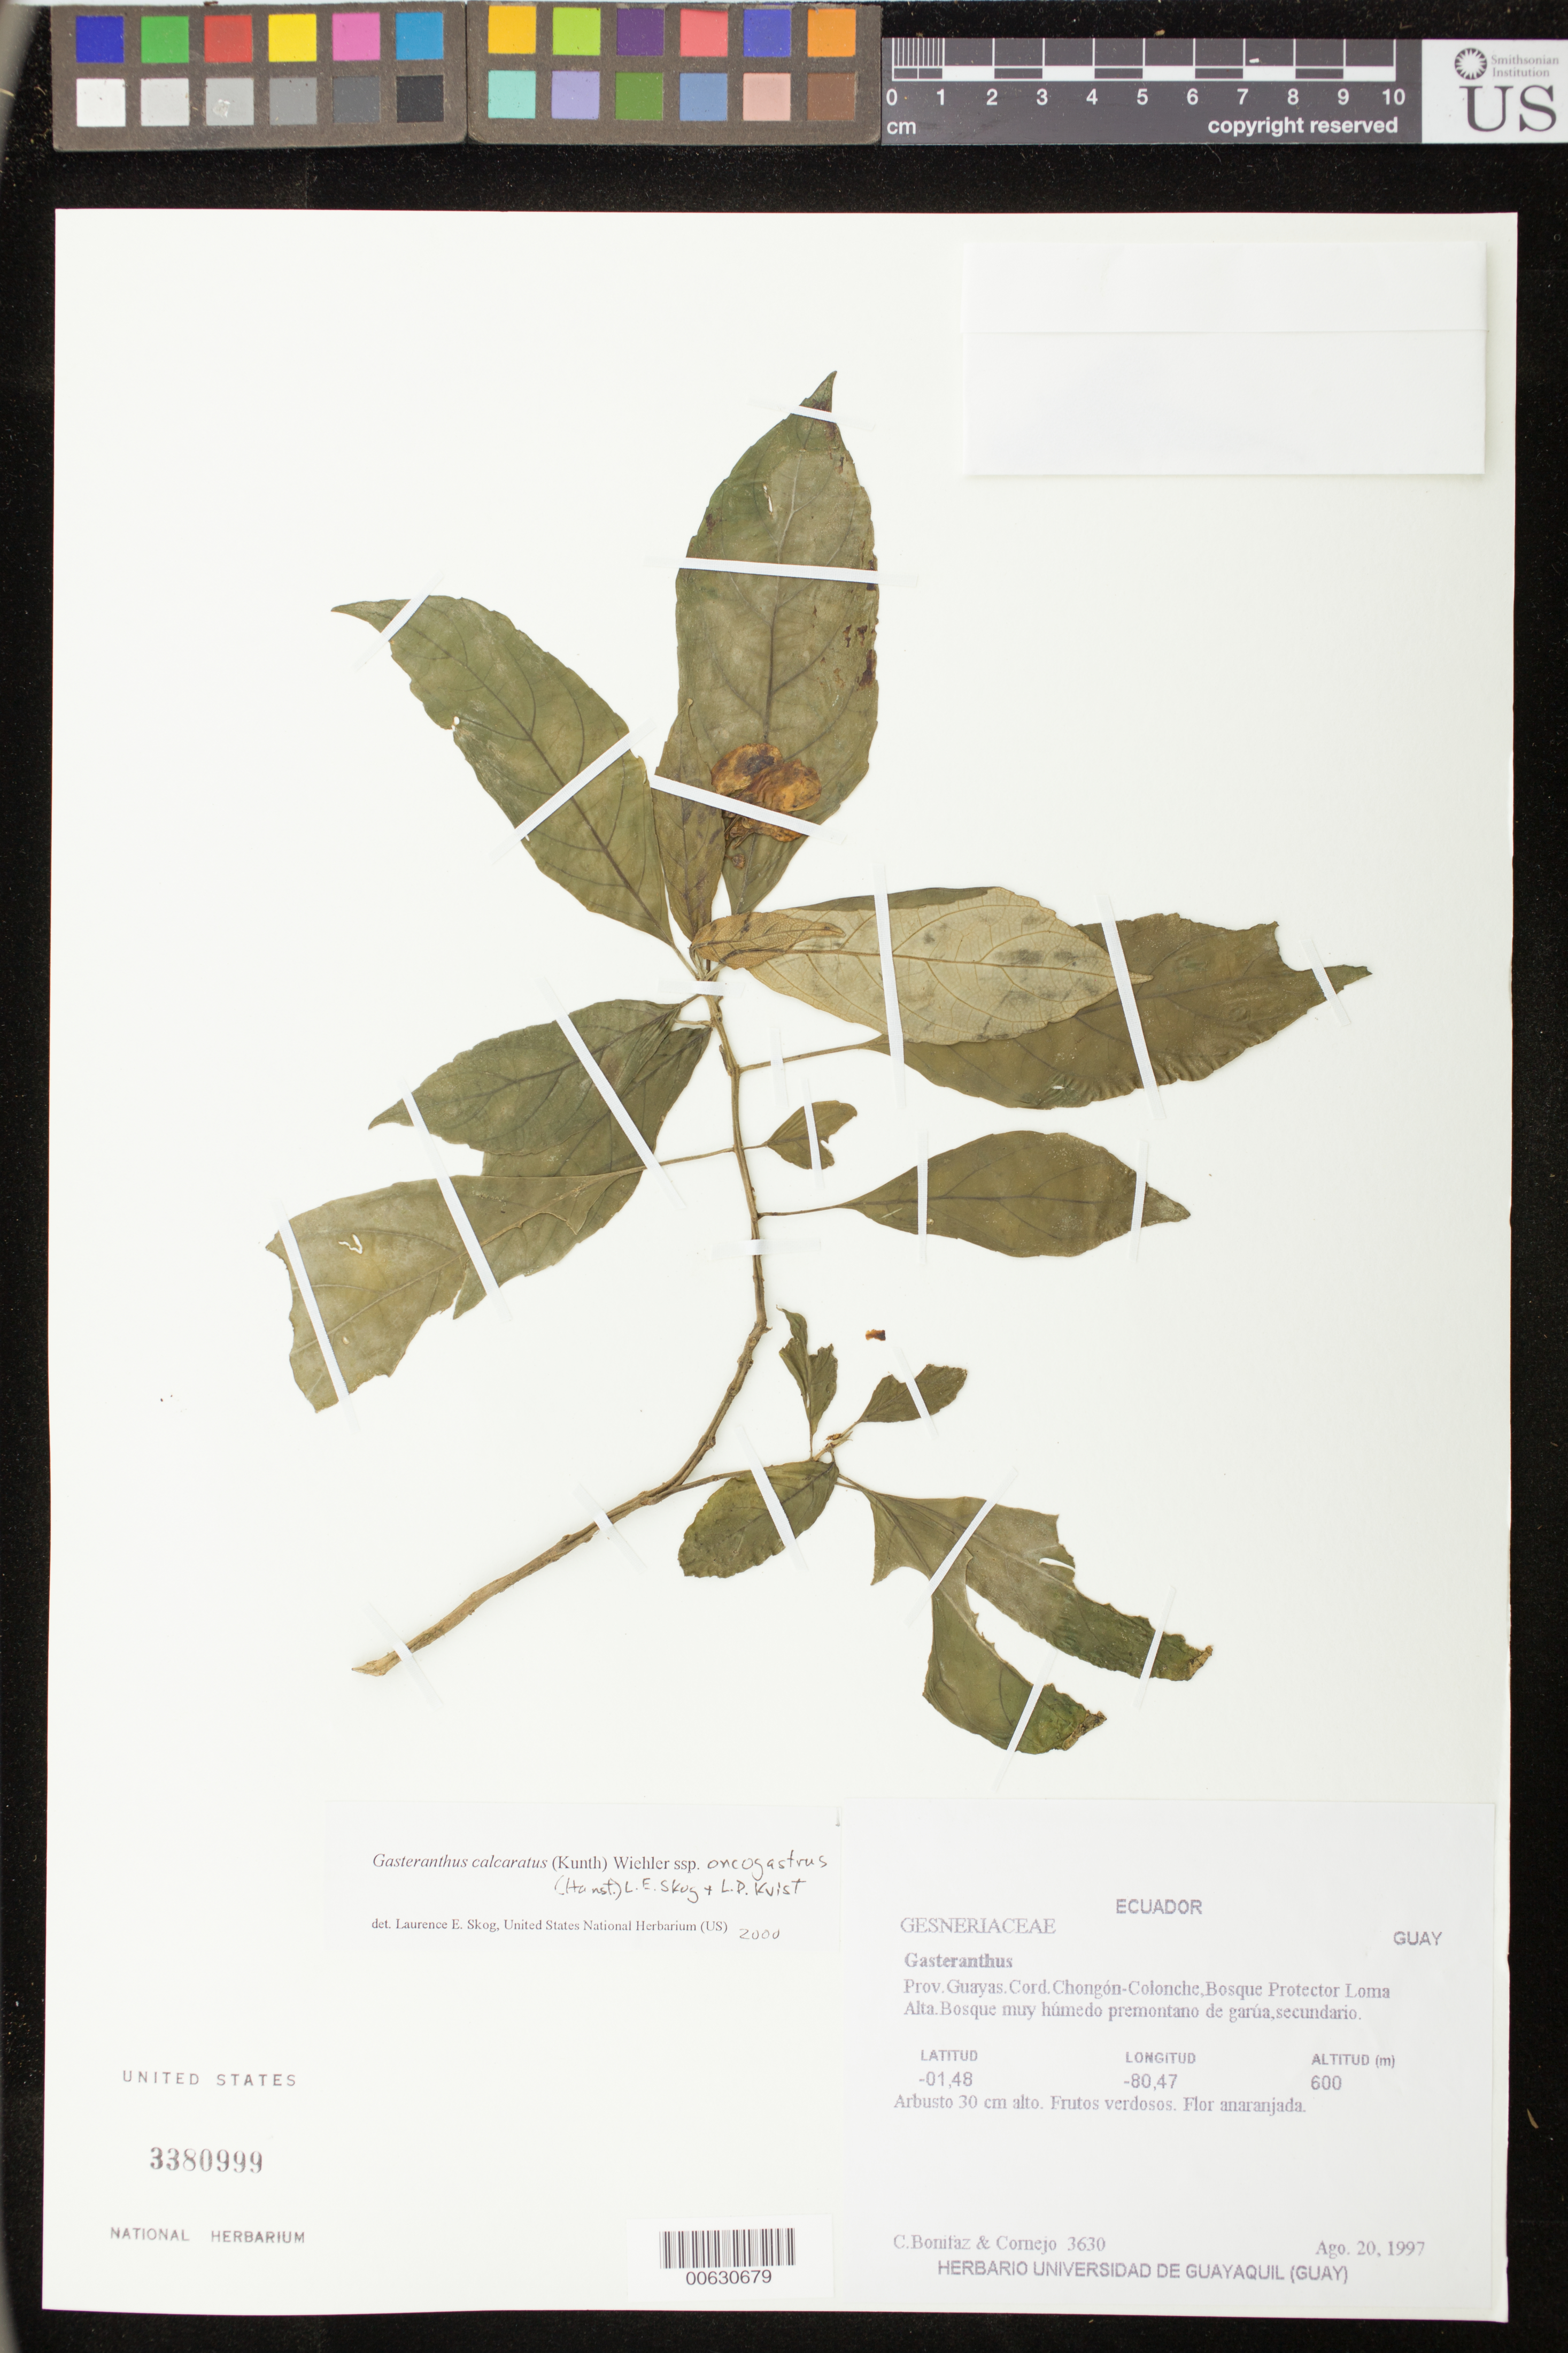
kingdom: Plantae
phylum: Tracheophyta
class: Magnoliopsida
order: Lamiales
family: Gesneriaceae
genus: Sinningia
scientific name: Sinningia incarnata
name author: (Aubl.) D.L. Denham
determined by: Skog, Laurence E.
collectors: C. Bonifaz & X. F. Cornejo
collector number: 3630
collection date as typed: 20 Aug 1997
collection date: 1997-08-20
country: Ecuador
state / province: Guayas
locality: Cord. Chongón-Colonche, Bosque Protector Loma Alta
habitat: Bosque muy húmedo premontano de garúa, secundario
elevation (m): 600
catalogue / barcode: US 3380999